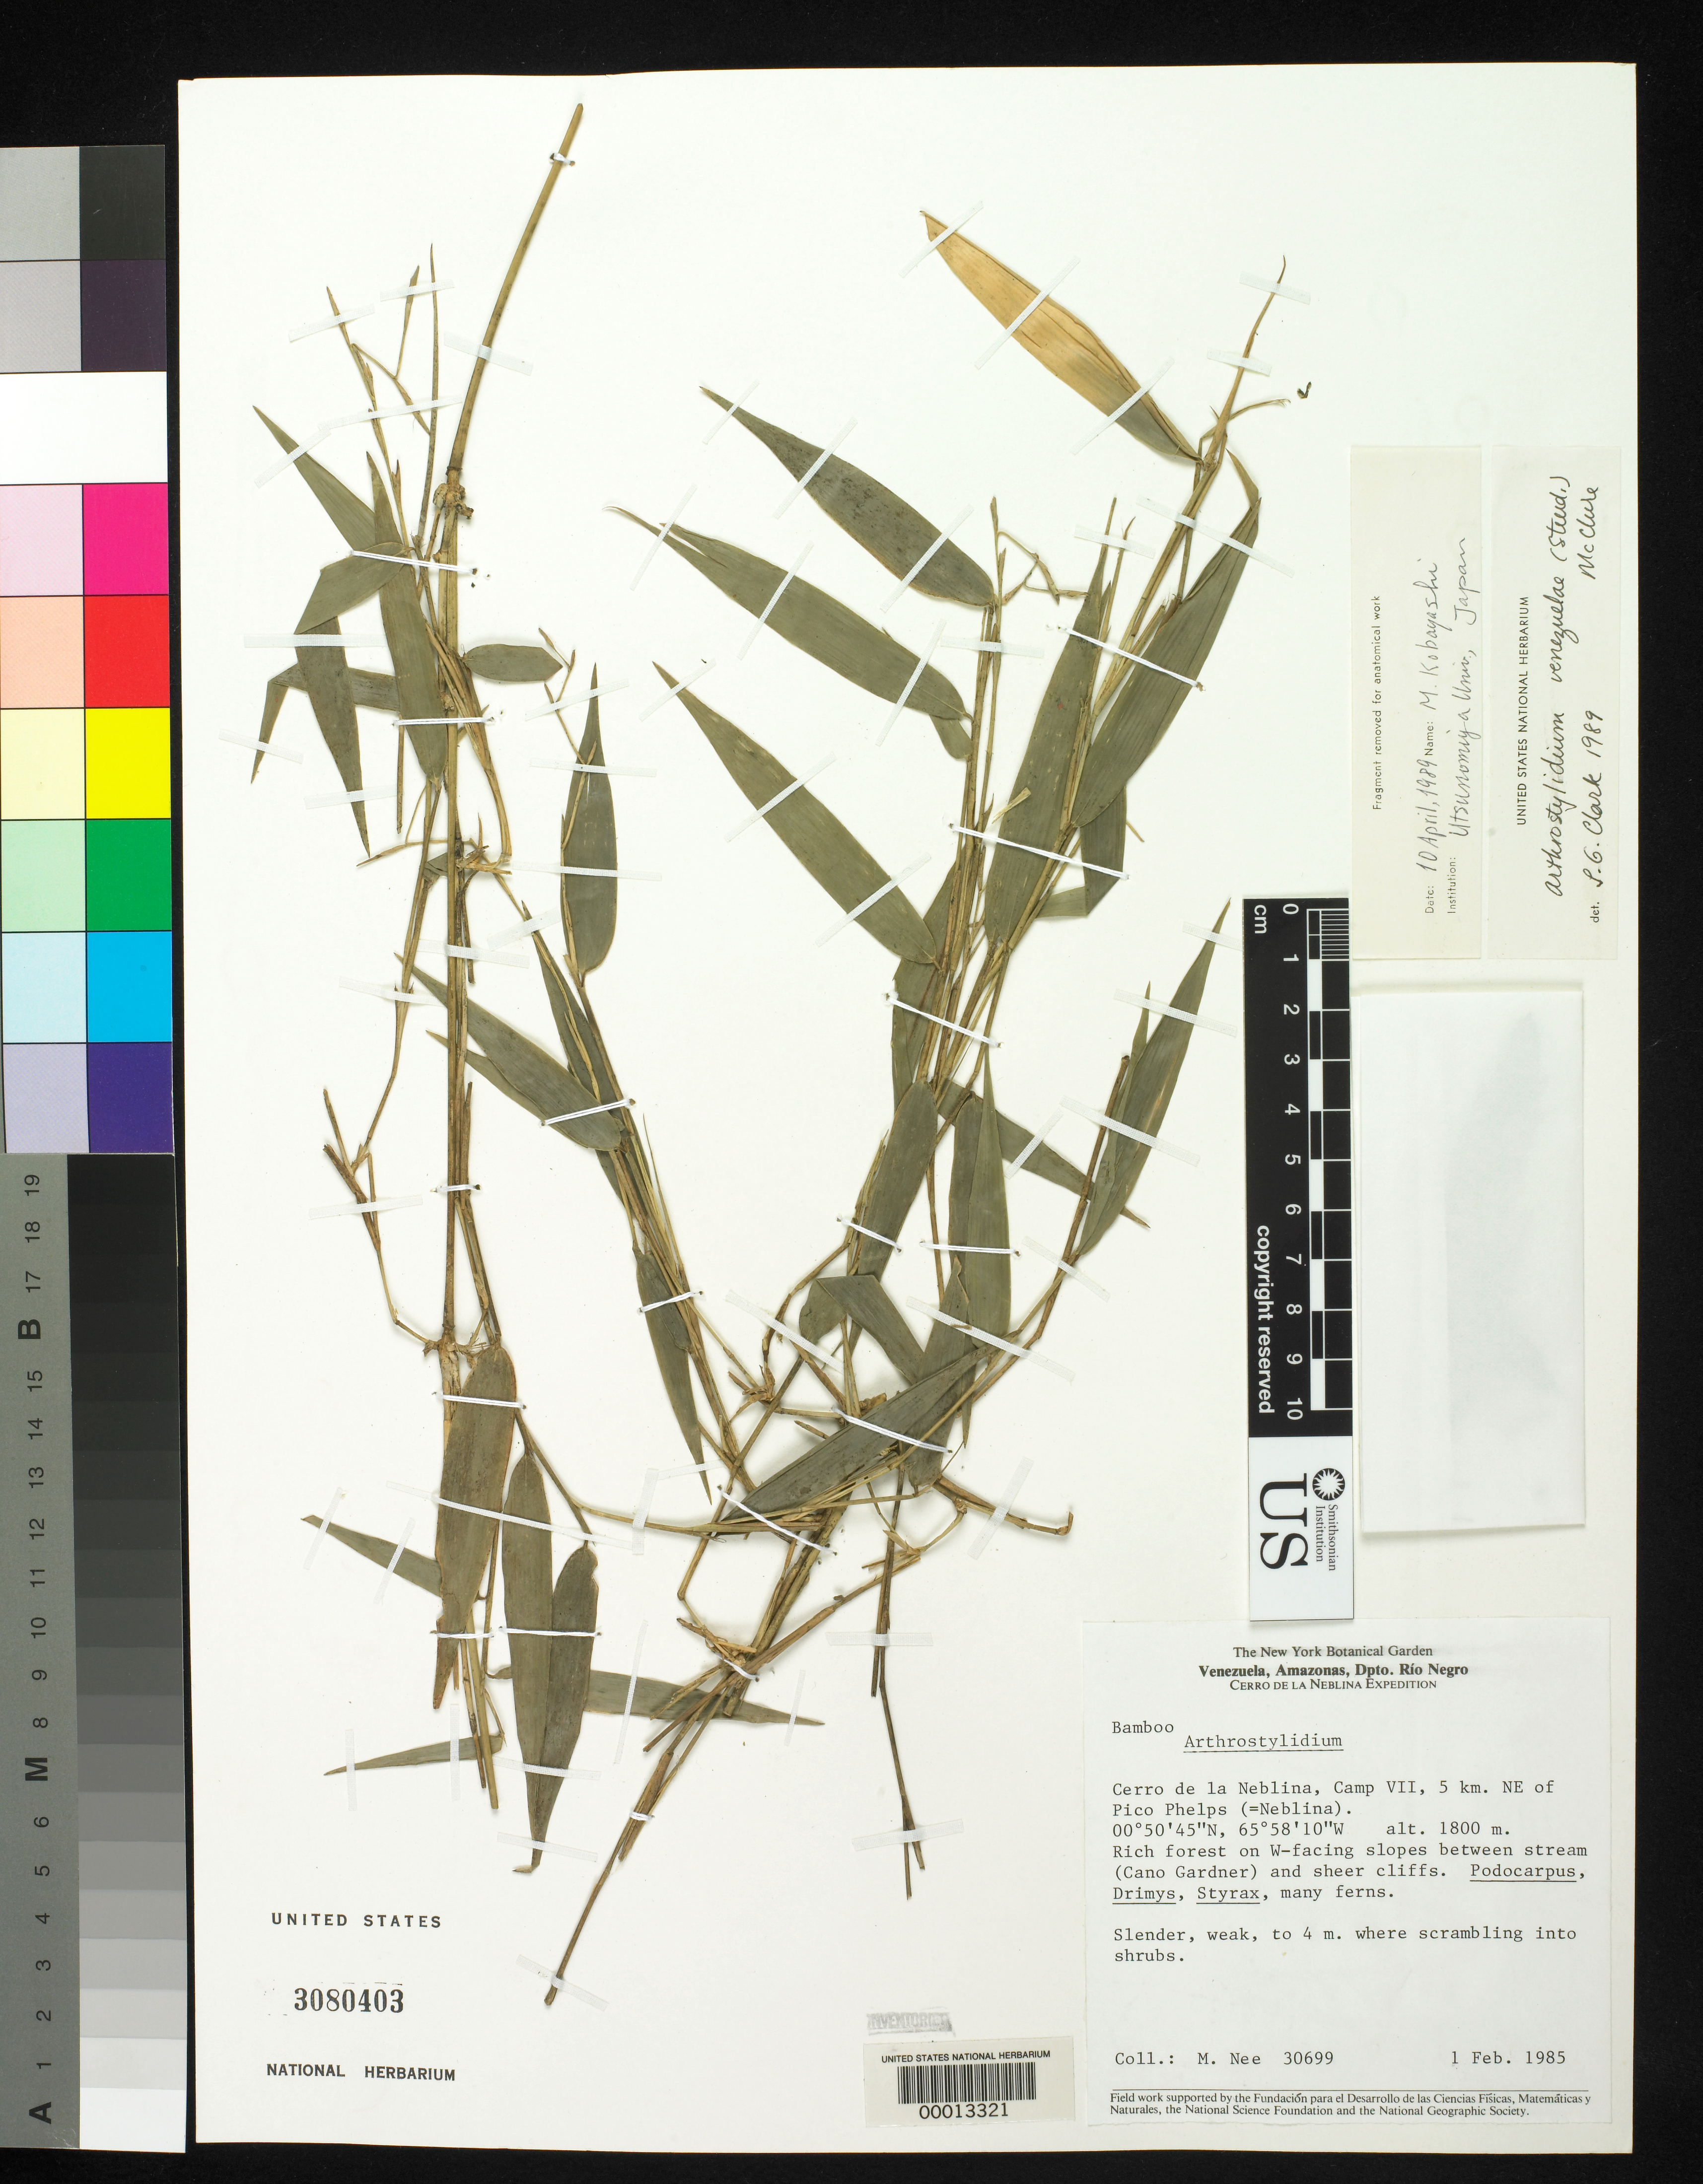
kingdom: Plantae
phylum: Tracheophyta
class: Liliopsida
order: Poales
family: Poaceae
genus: Arthrostylidium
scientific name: Arthrostylidium venezuelae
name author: (Steud.) McClure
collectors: M. Nee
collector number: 30699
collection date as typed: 01 Feb 1985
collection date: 1985-02-01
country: Venezuela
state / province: Amazonas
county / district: Rio Negro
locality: Cerro de la neblina (=neblina)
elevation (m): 1800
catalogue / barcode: US 3080403